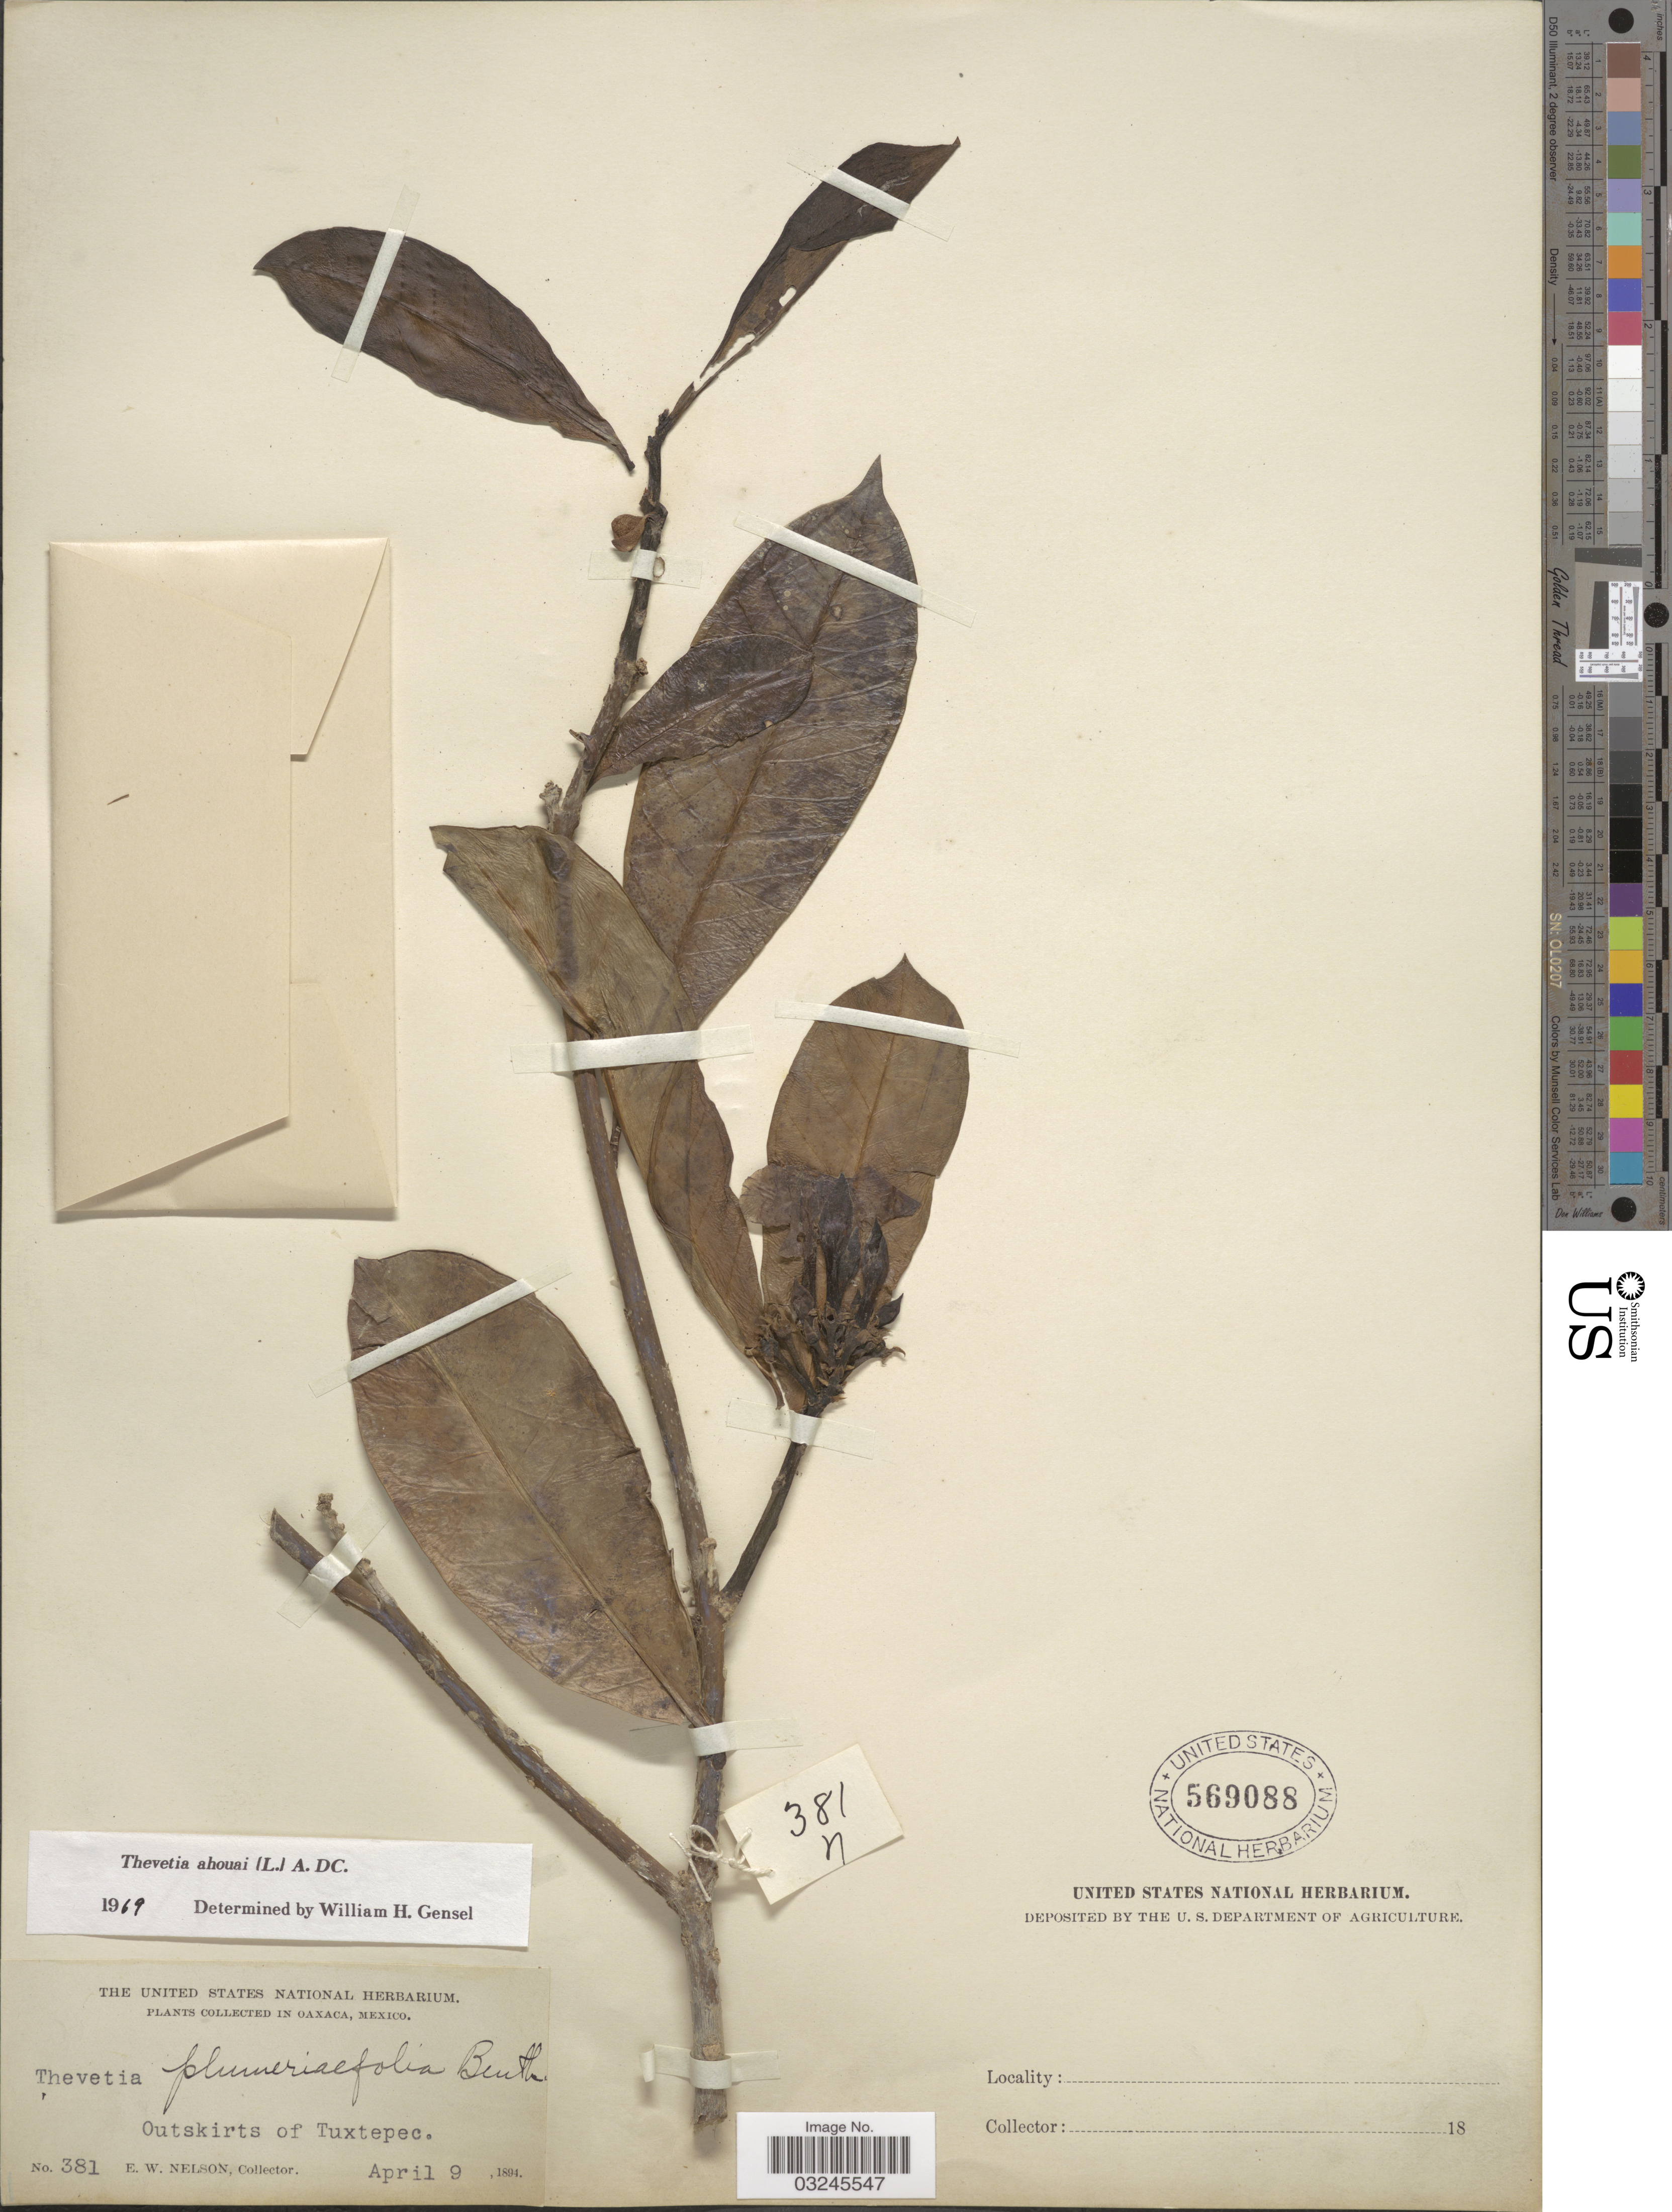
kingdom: Plantae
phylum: Tracheophyta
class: Magnoliopsida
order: Gentianales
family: Apocynaceae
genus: Thevetia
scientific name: Thevetia ahouai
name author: (L.) A. DC.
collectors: E. W. Nelson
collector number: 381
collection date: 1894-04-09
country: Mexico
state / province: Oaxaca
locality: Outskirts of Tuxtepec.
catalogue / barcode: US 569088